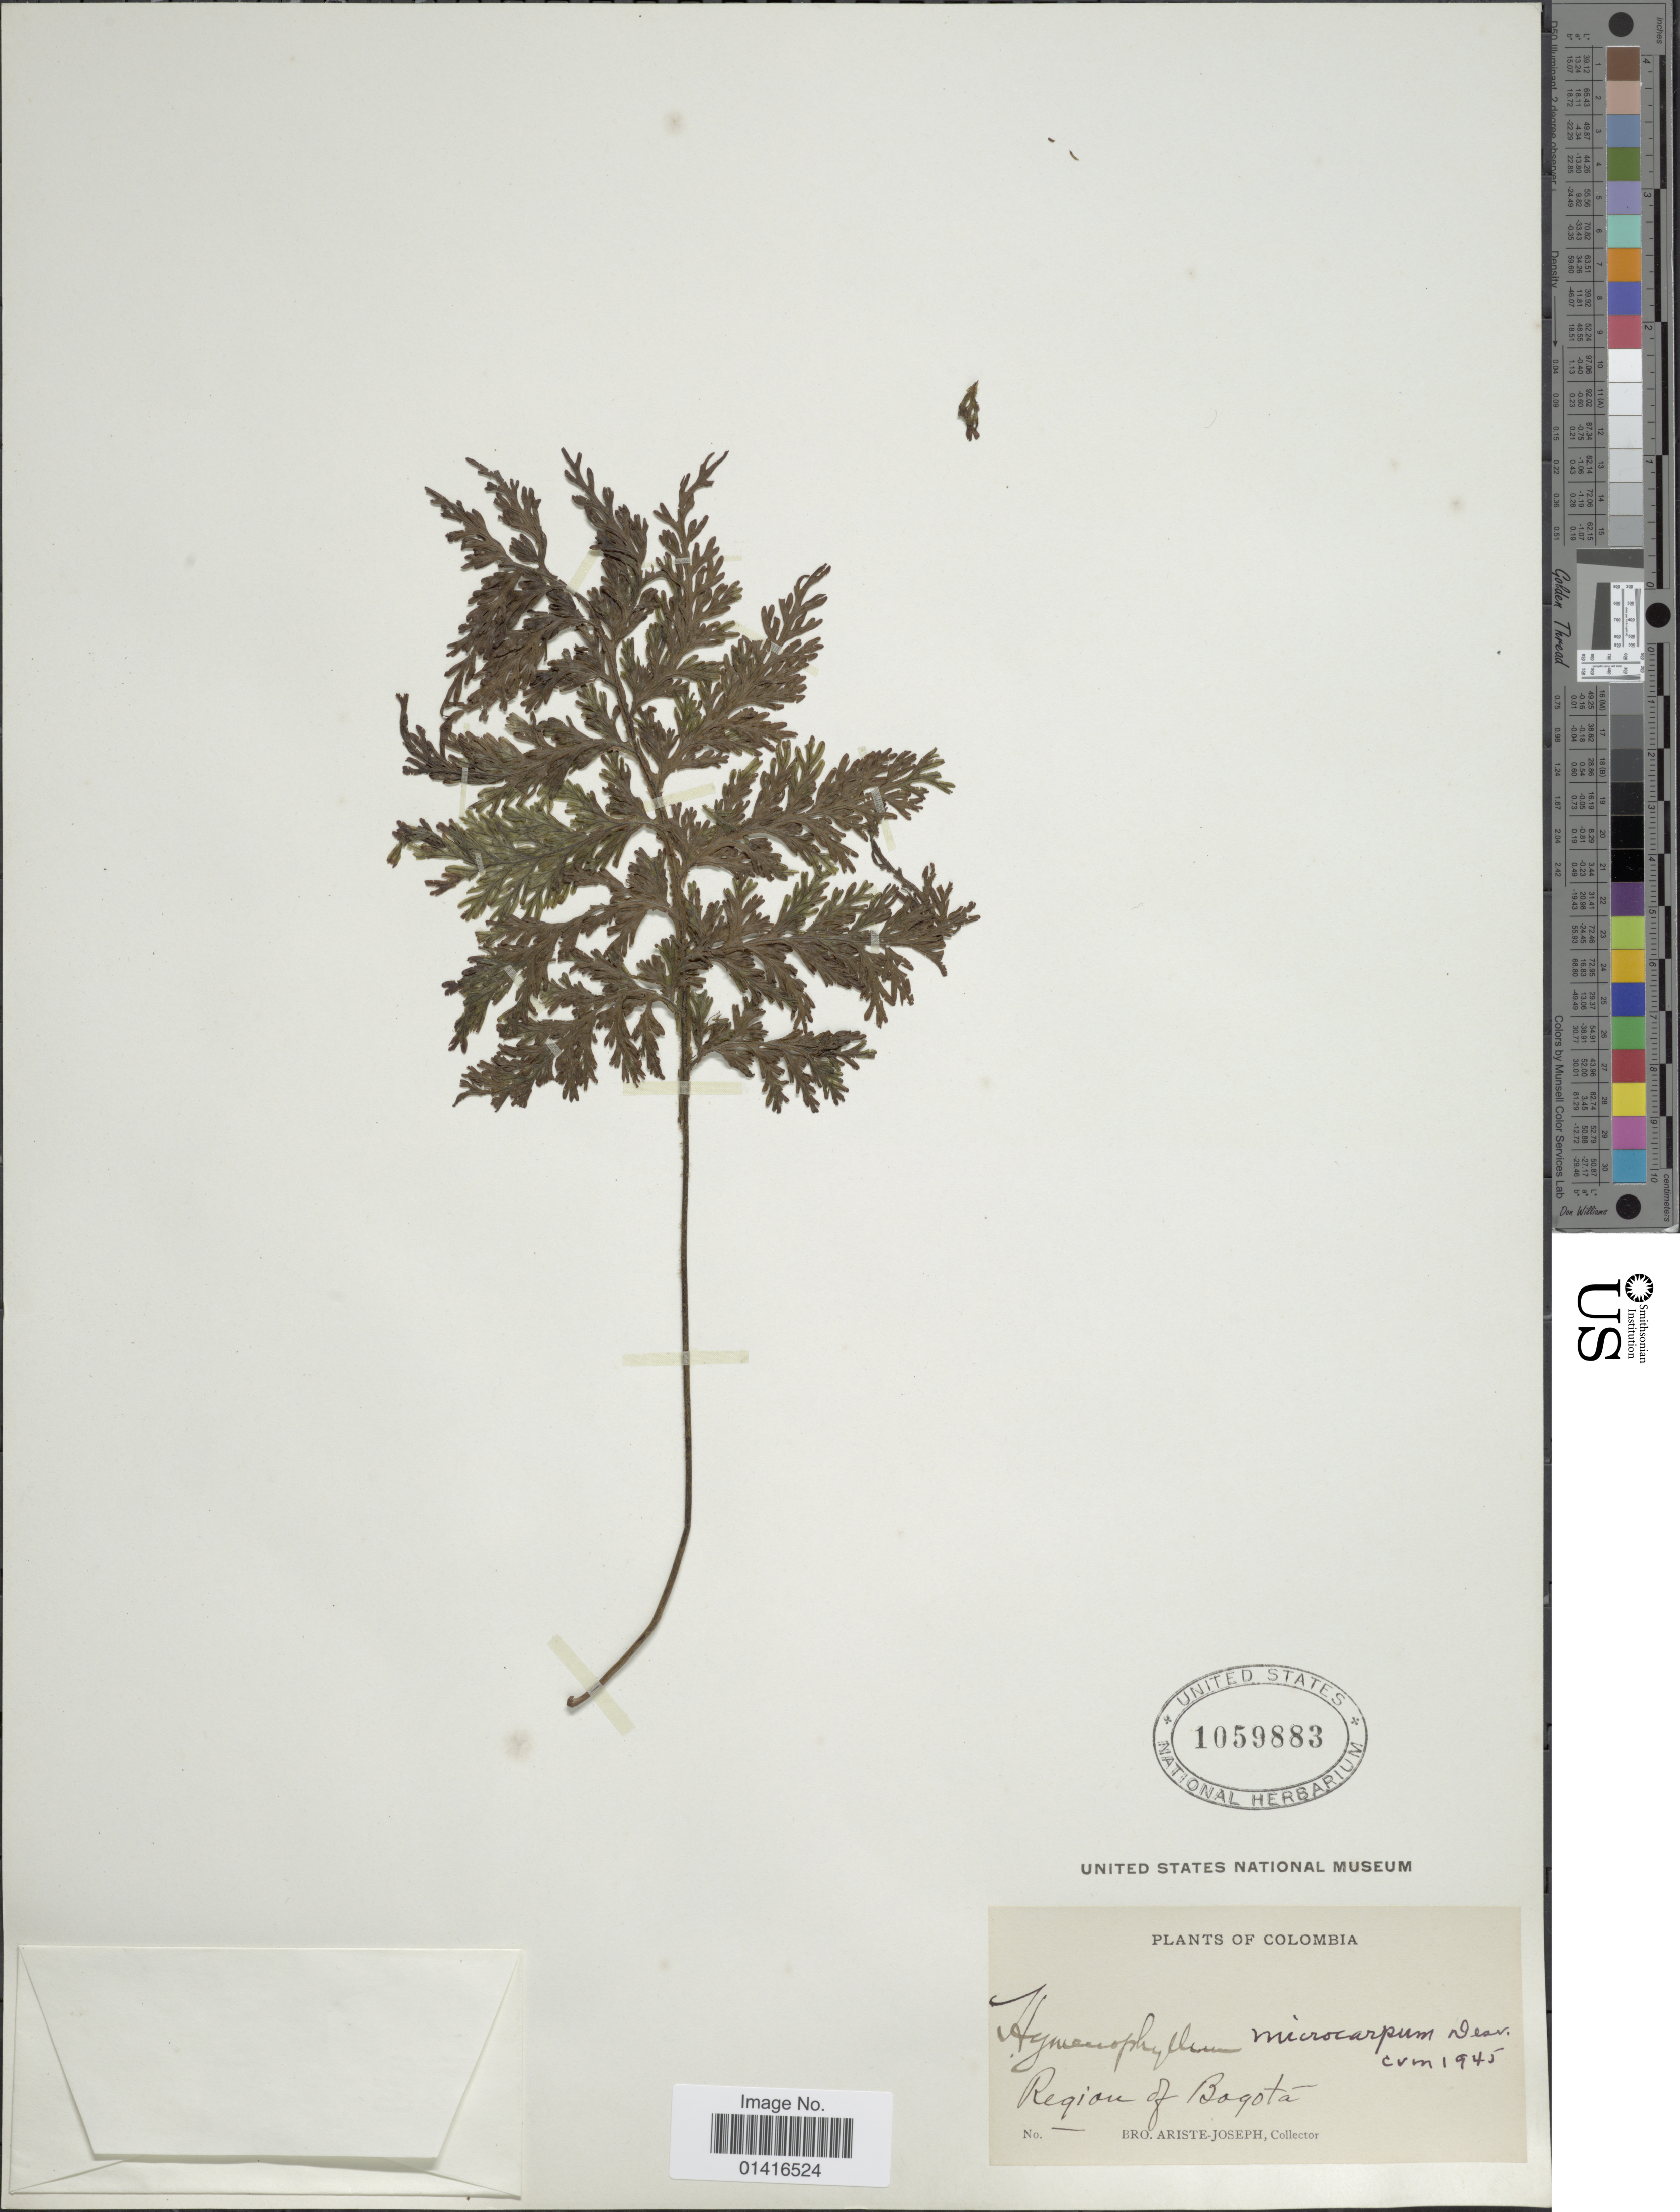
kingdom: Plantae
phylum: Tracheophyta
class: Polypodiopsida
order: Hymenophyllales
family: Hymenophyllaceae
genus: Hymenophyllum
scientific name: Hymenophyllum microcarpum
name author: (Desv.) Lellinger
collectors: Bro. Ariste-Joseph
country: Colombia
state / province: Bogota D.C.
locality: Region of Bogotá.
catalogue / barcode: US 1059883